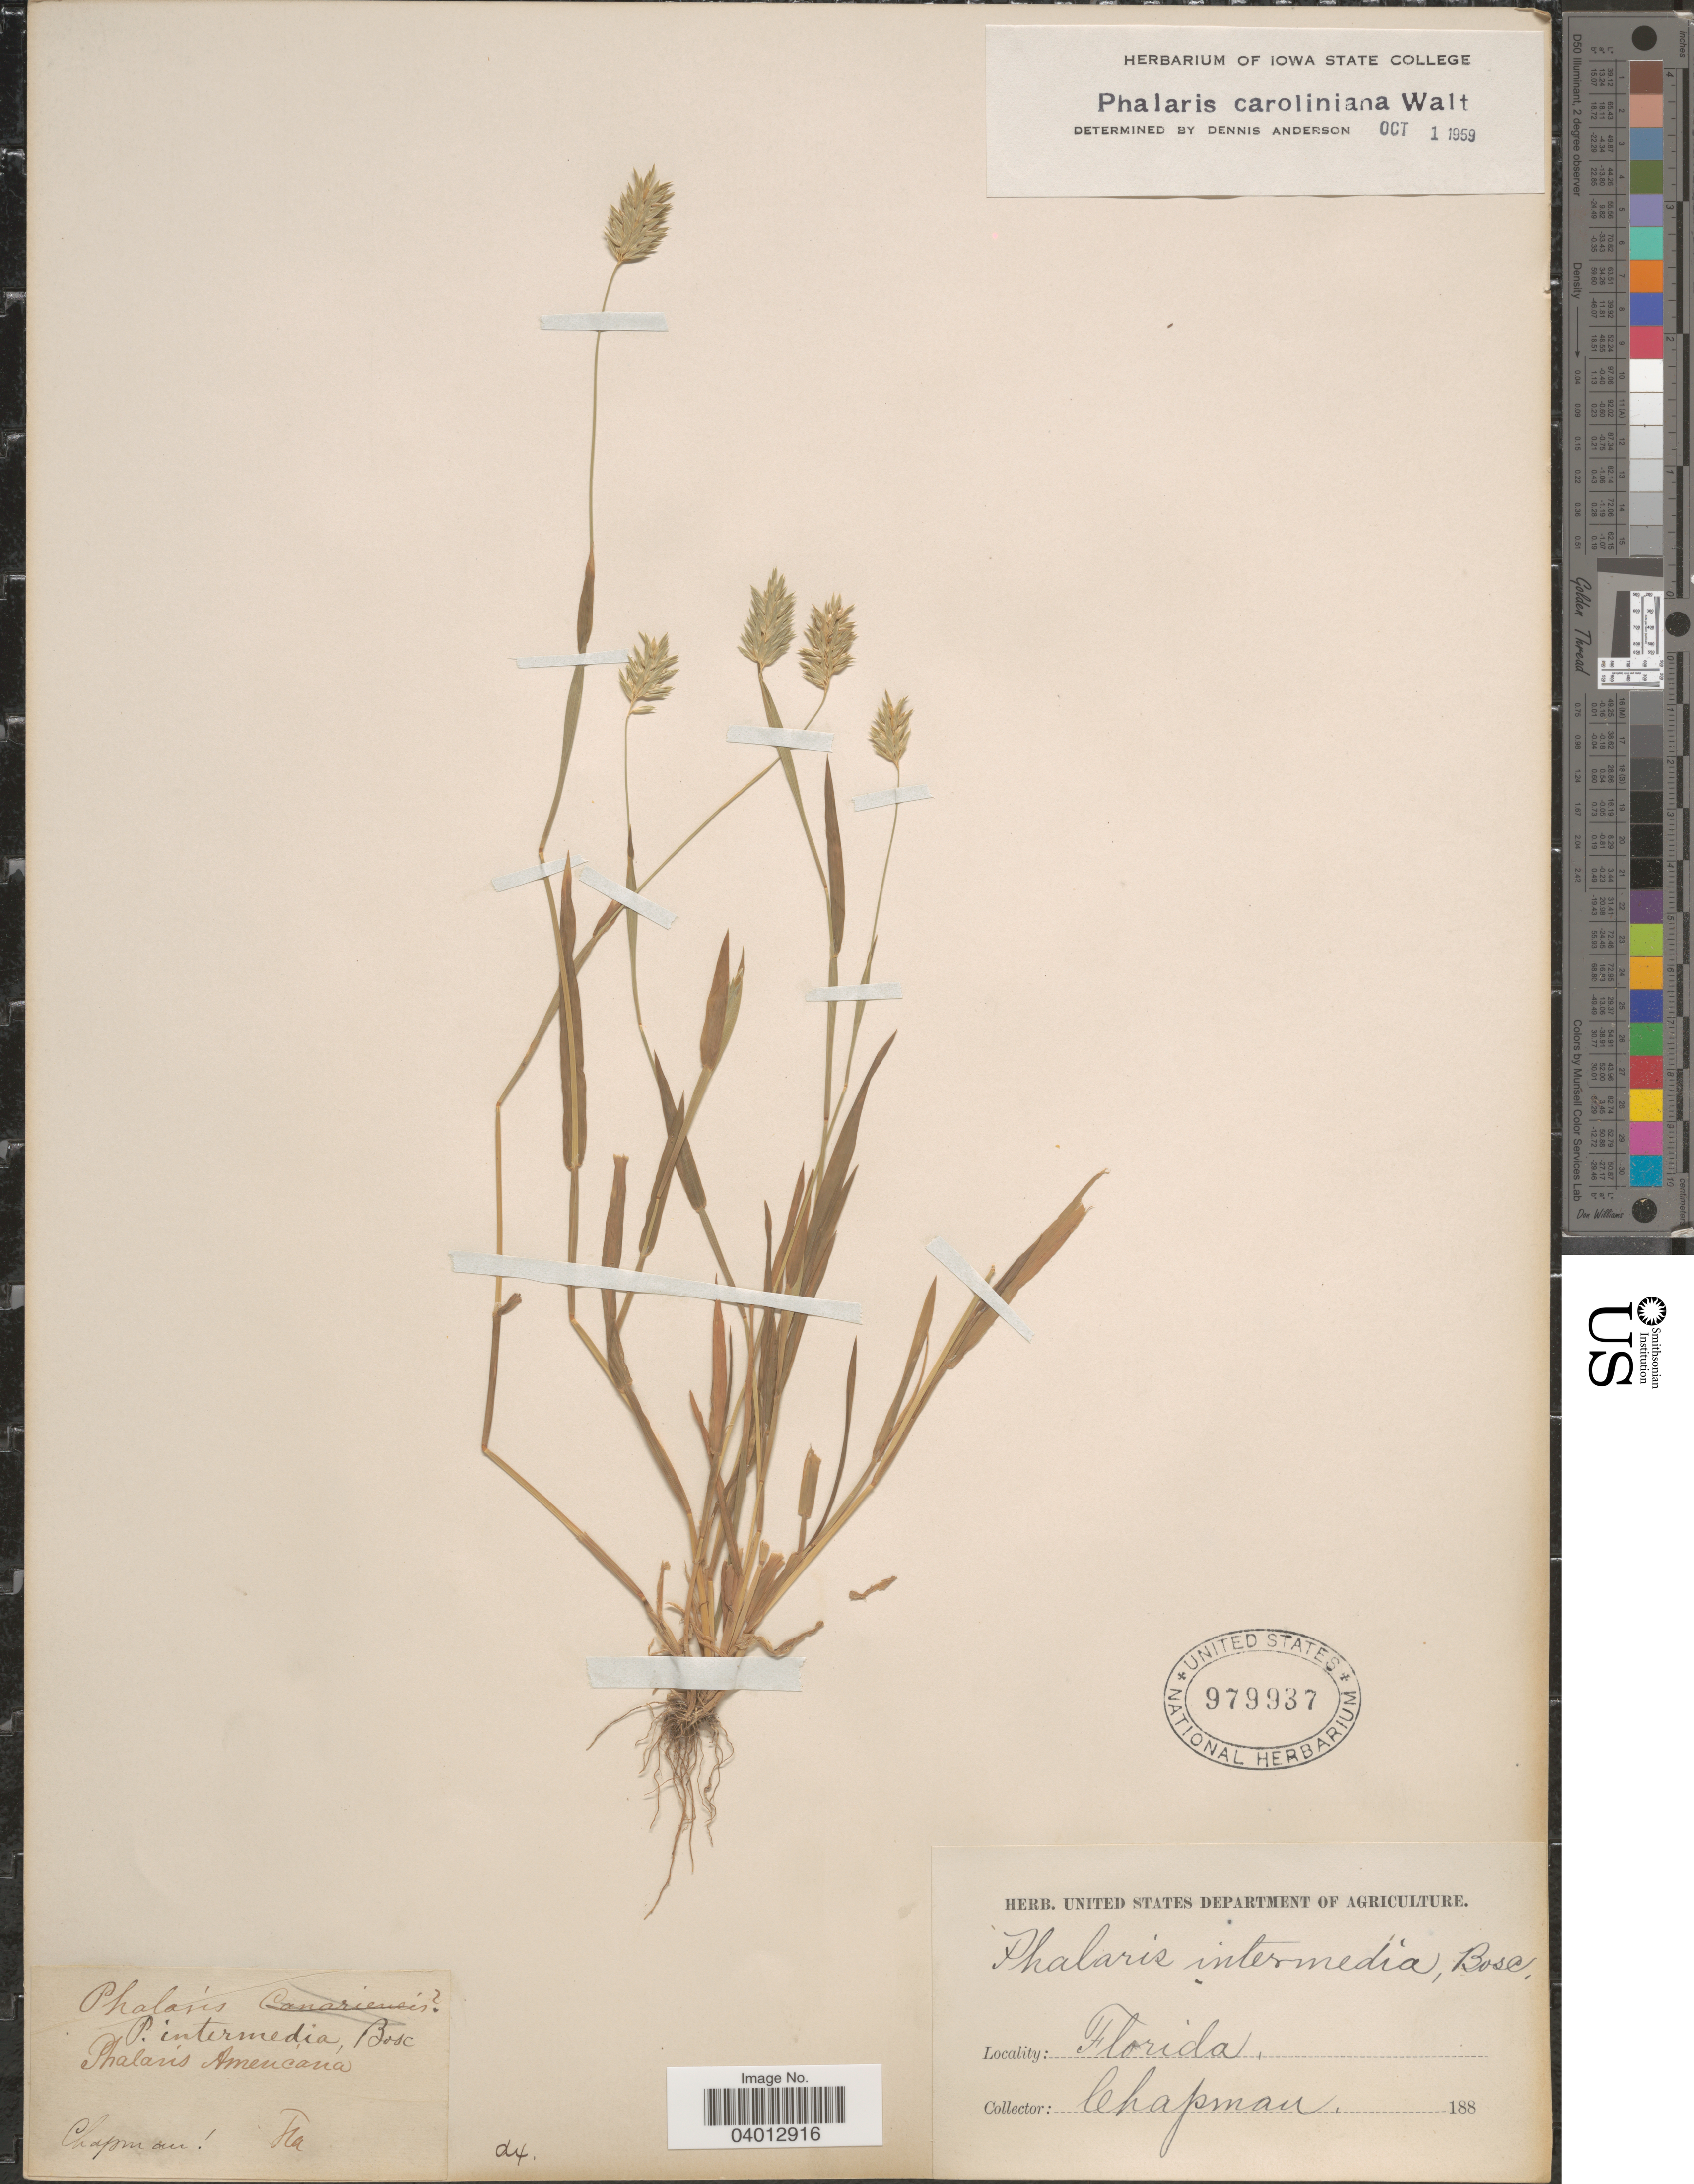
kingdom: Plantae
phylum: Tracheophyta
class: Liliopsida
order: Poales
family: Poaceae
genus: Phalaris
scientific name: Phalaris caroliniana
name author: Walter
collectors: A. Chapman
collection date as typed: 188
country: United States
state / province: Florida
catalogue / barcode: US 979937